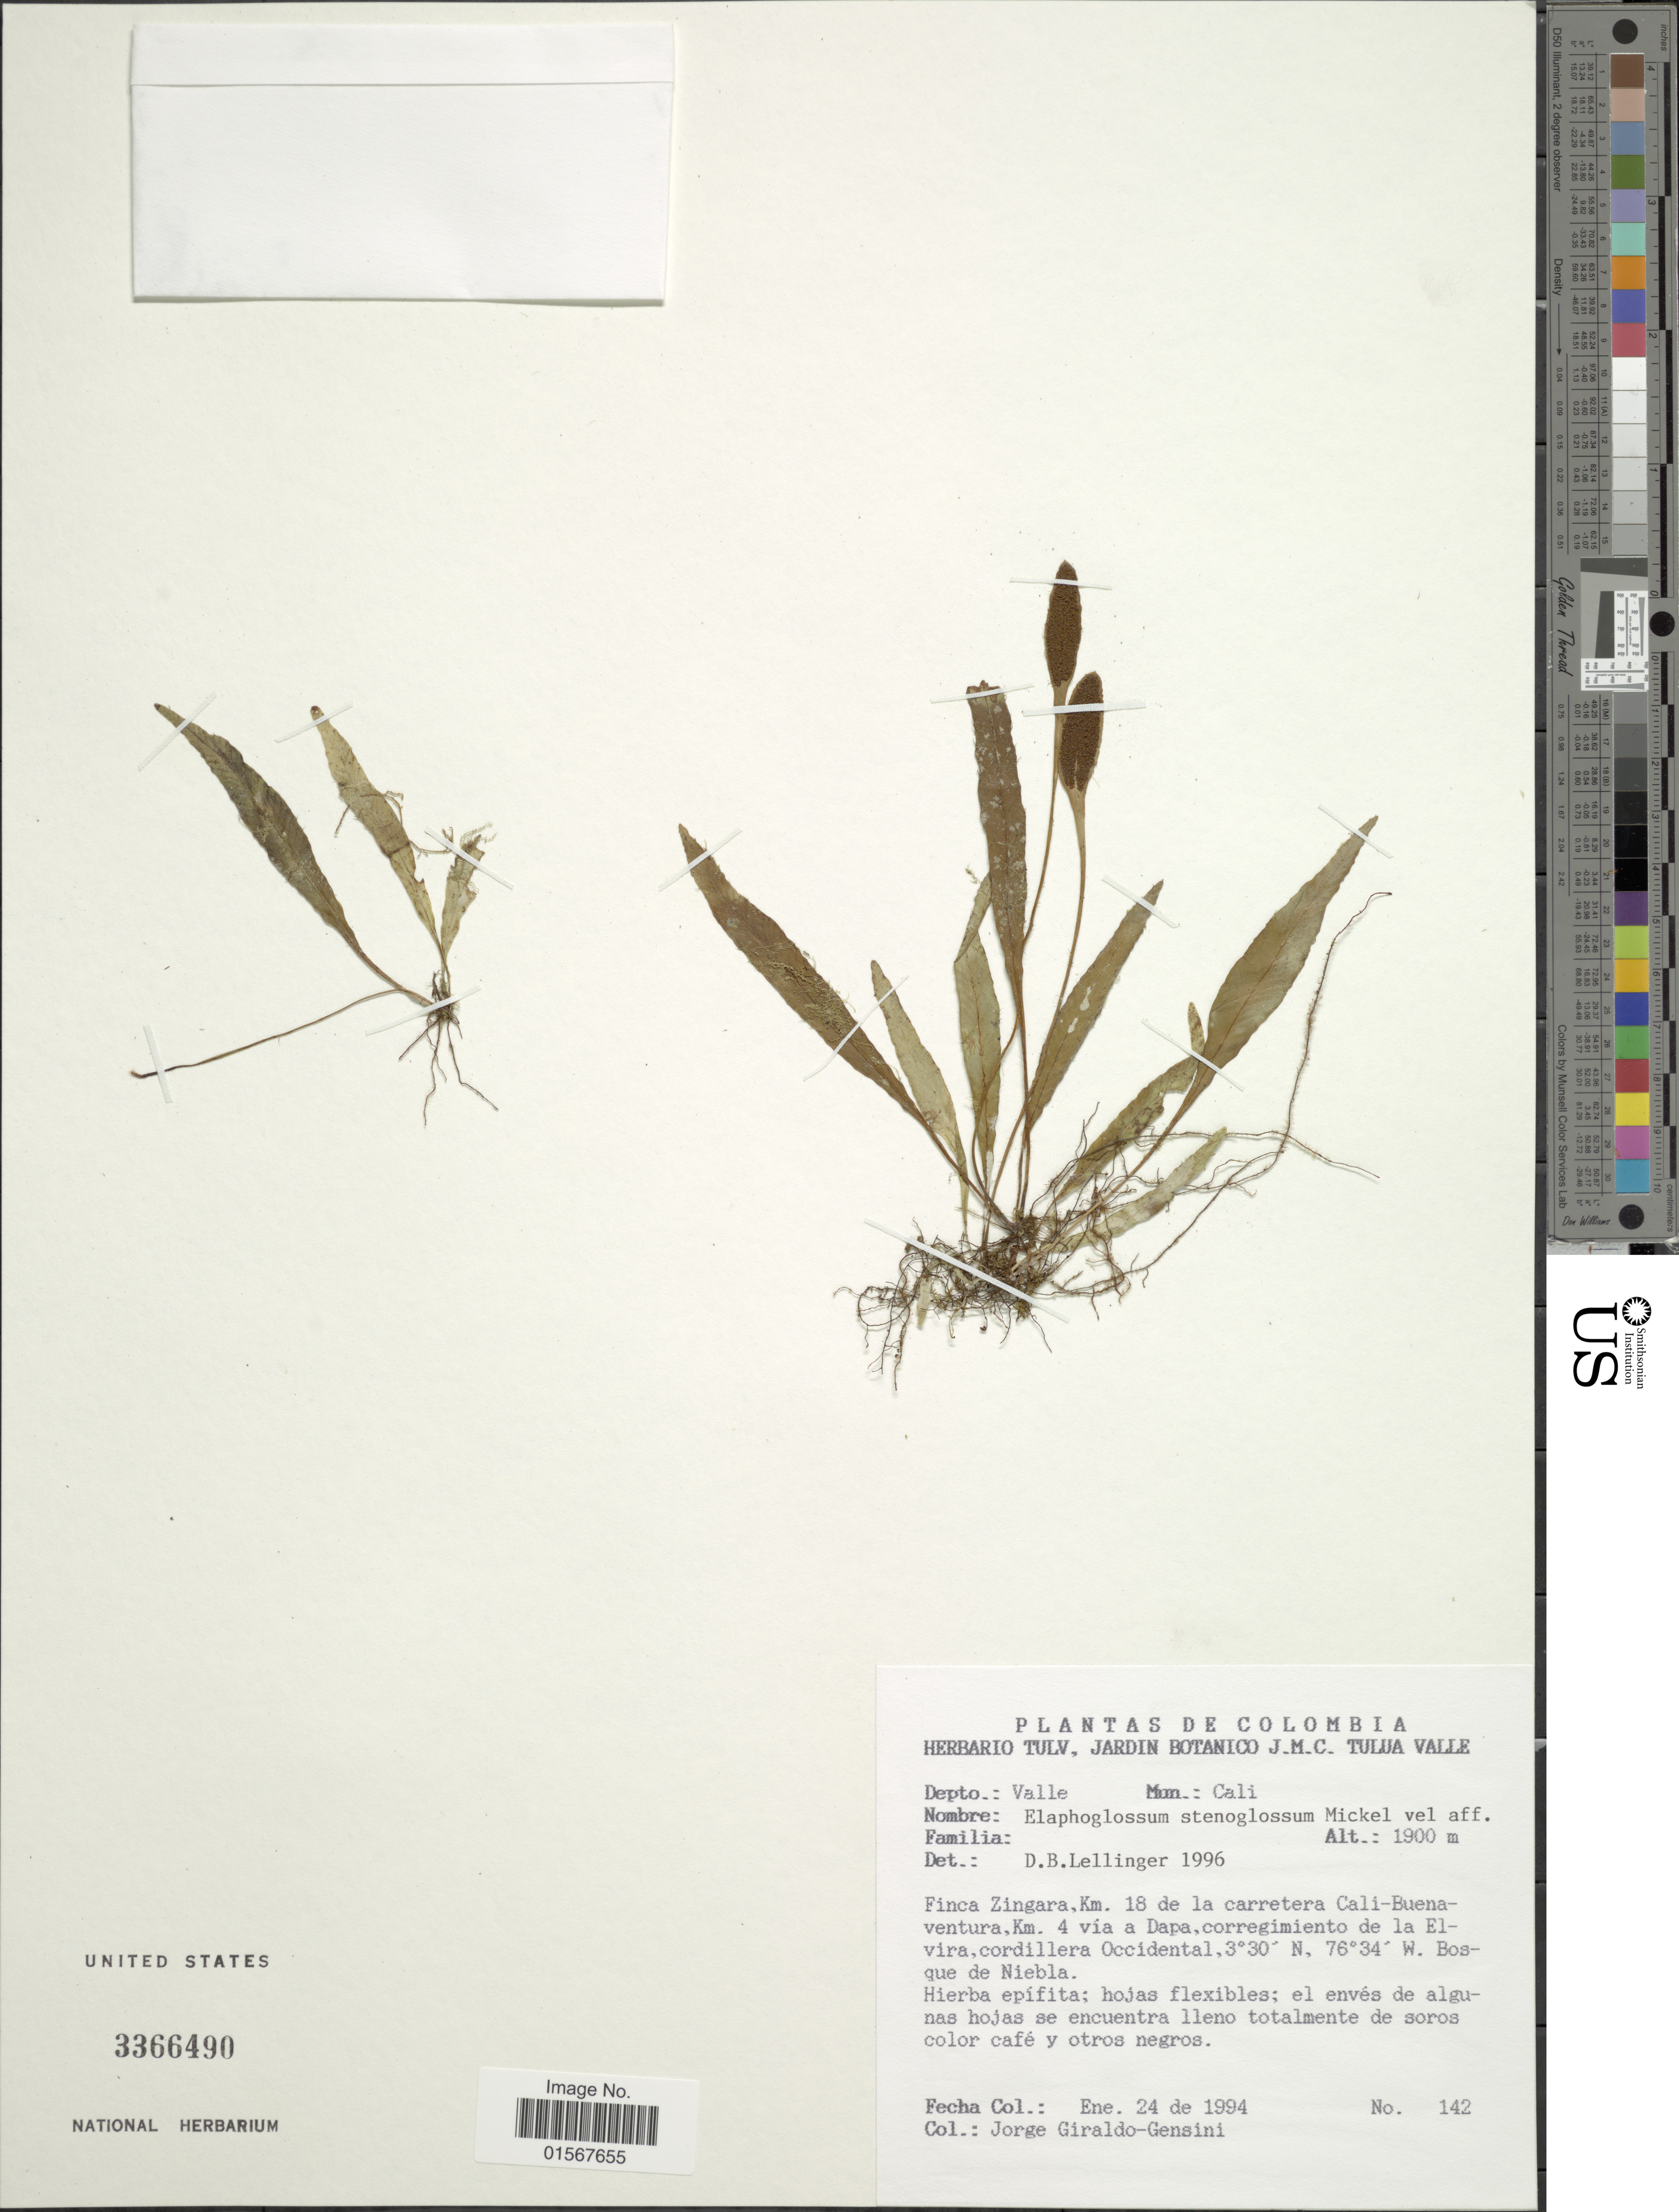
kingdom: Plantae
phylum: Tracheophyta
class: Polypodiopsida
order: Polypodiales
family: Dryopteridaceae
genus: Elaphoglossum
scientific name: Elaphoglossum stenophyllum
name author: (Sodiro) Diels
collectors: J. Giraldo-Gensini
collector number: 142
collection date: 1994-01-24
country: Colombia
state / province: Valle del Cauca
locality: Depto.: Valle, Mun.: Cali, Finca Zingara, km. 18 de la carretera Cali-Buena-ventura, Km. 4 via a Dapa, corregimiento de la Elvira, cordillera Occidental, bosque de Niebla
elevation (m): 1900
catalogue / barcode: US 3366490